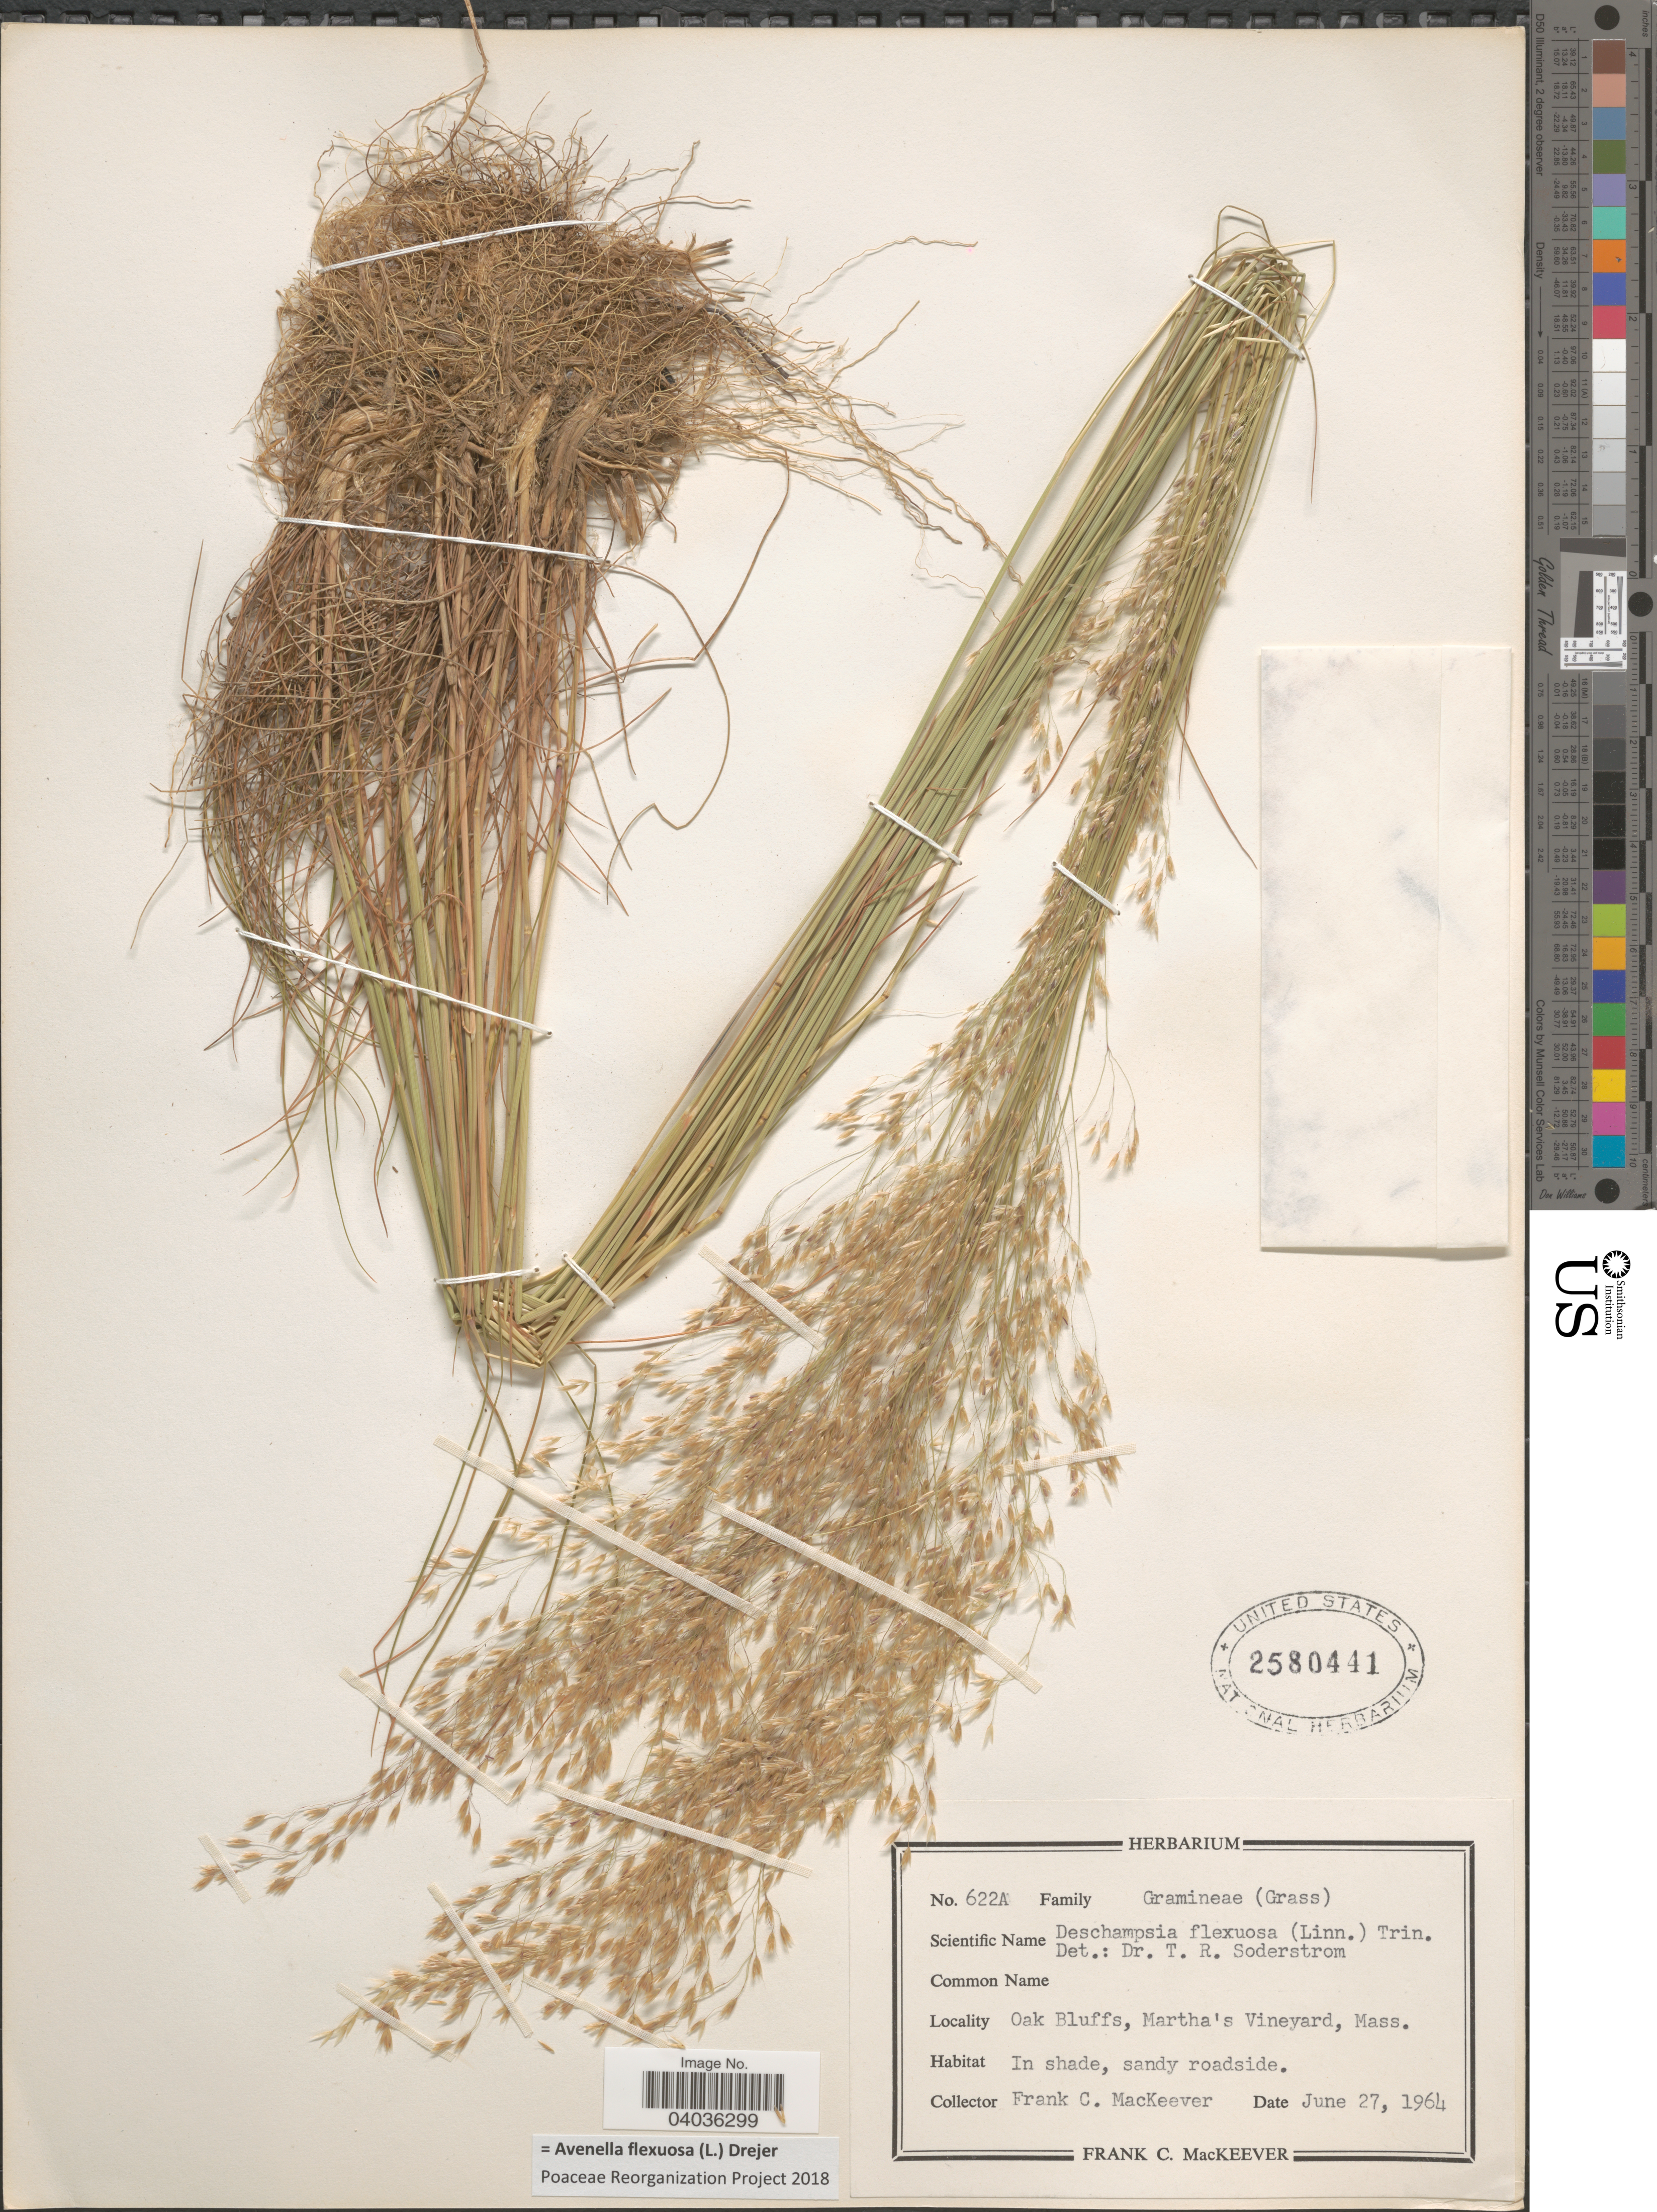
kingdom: Plantae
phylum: Tracheophyta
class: Liliopsida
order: Poales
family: Poaceae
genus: Avenella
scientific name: Avenella flexuosa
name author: (L.) Drejer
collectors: F. C. MacKeever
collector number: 622A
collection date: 1964-06-27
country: United States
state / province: Massachusetts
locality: Oak Bluffs, Martha's Vineyard.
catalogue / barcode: US 2580441